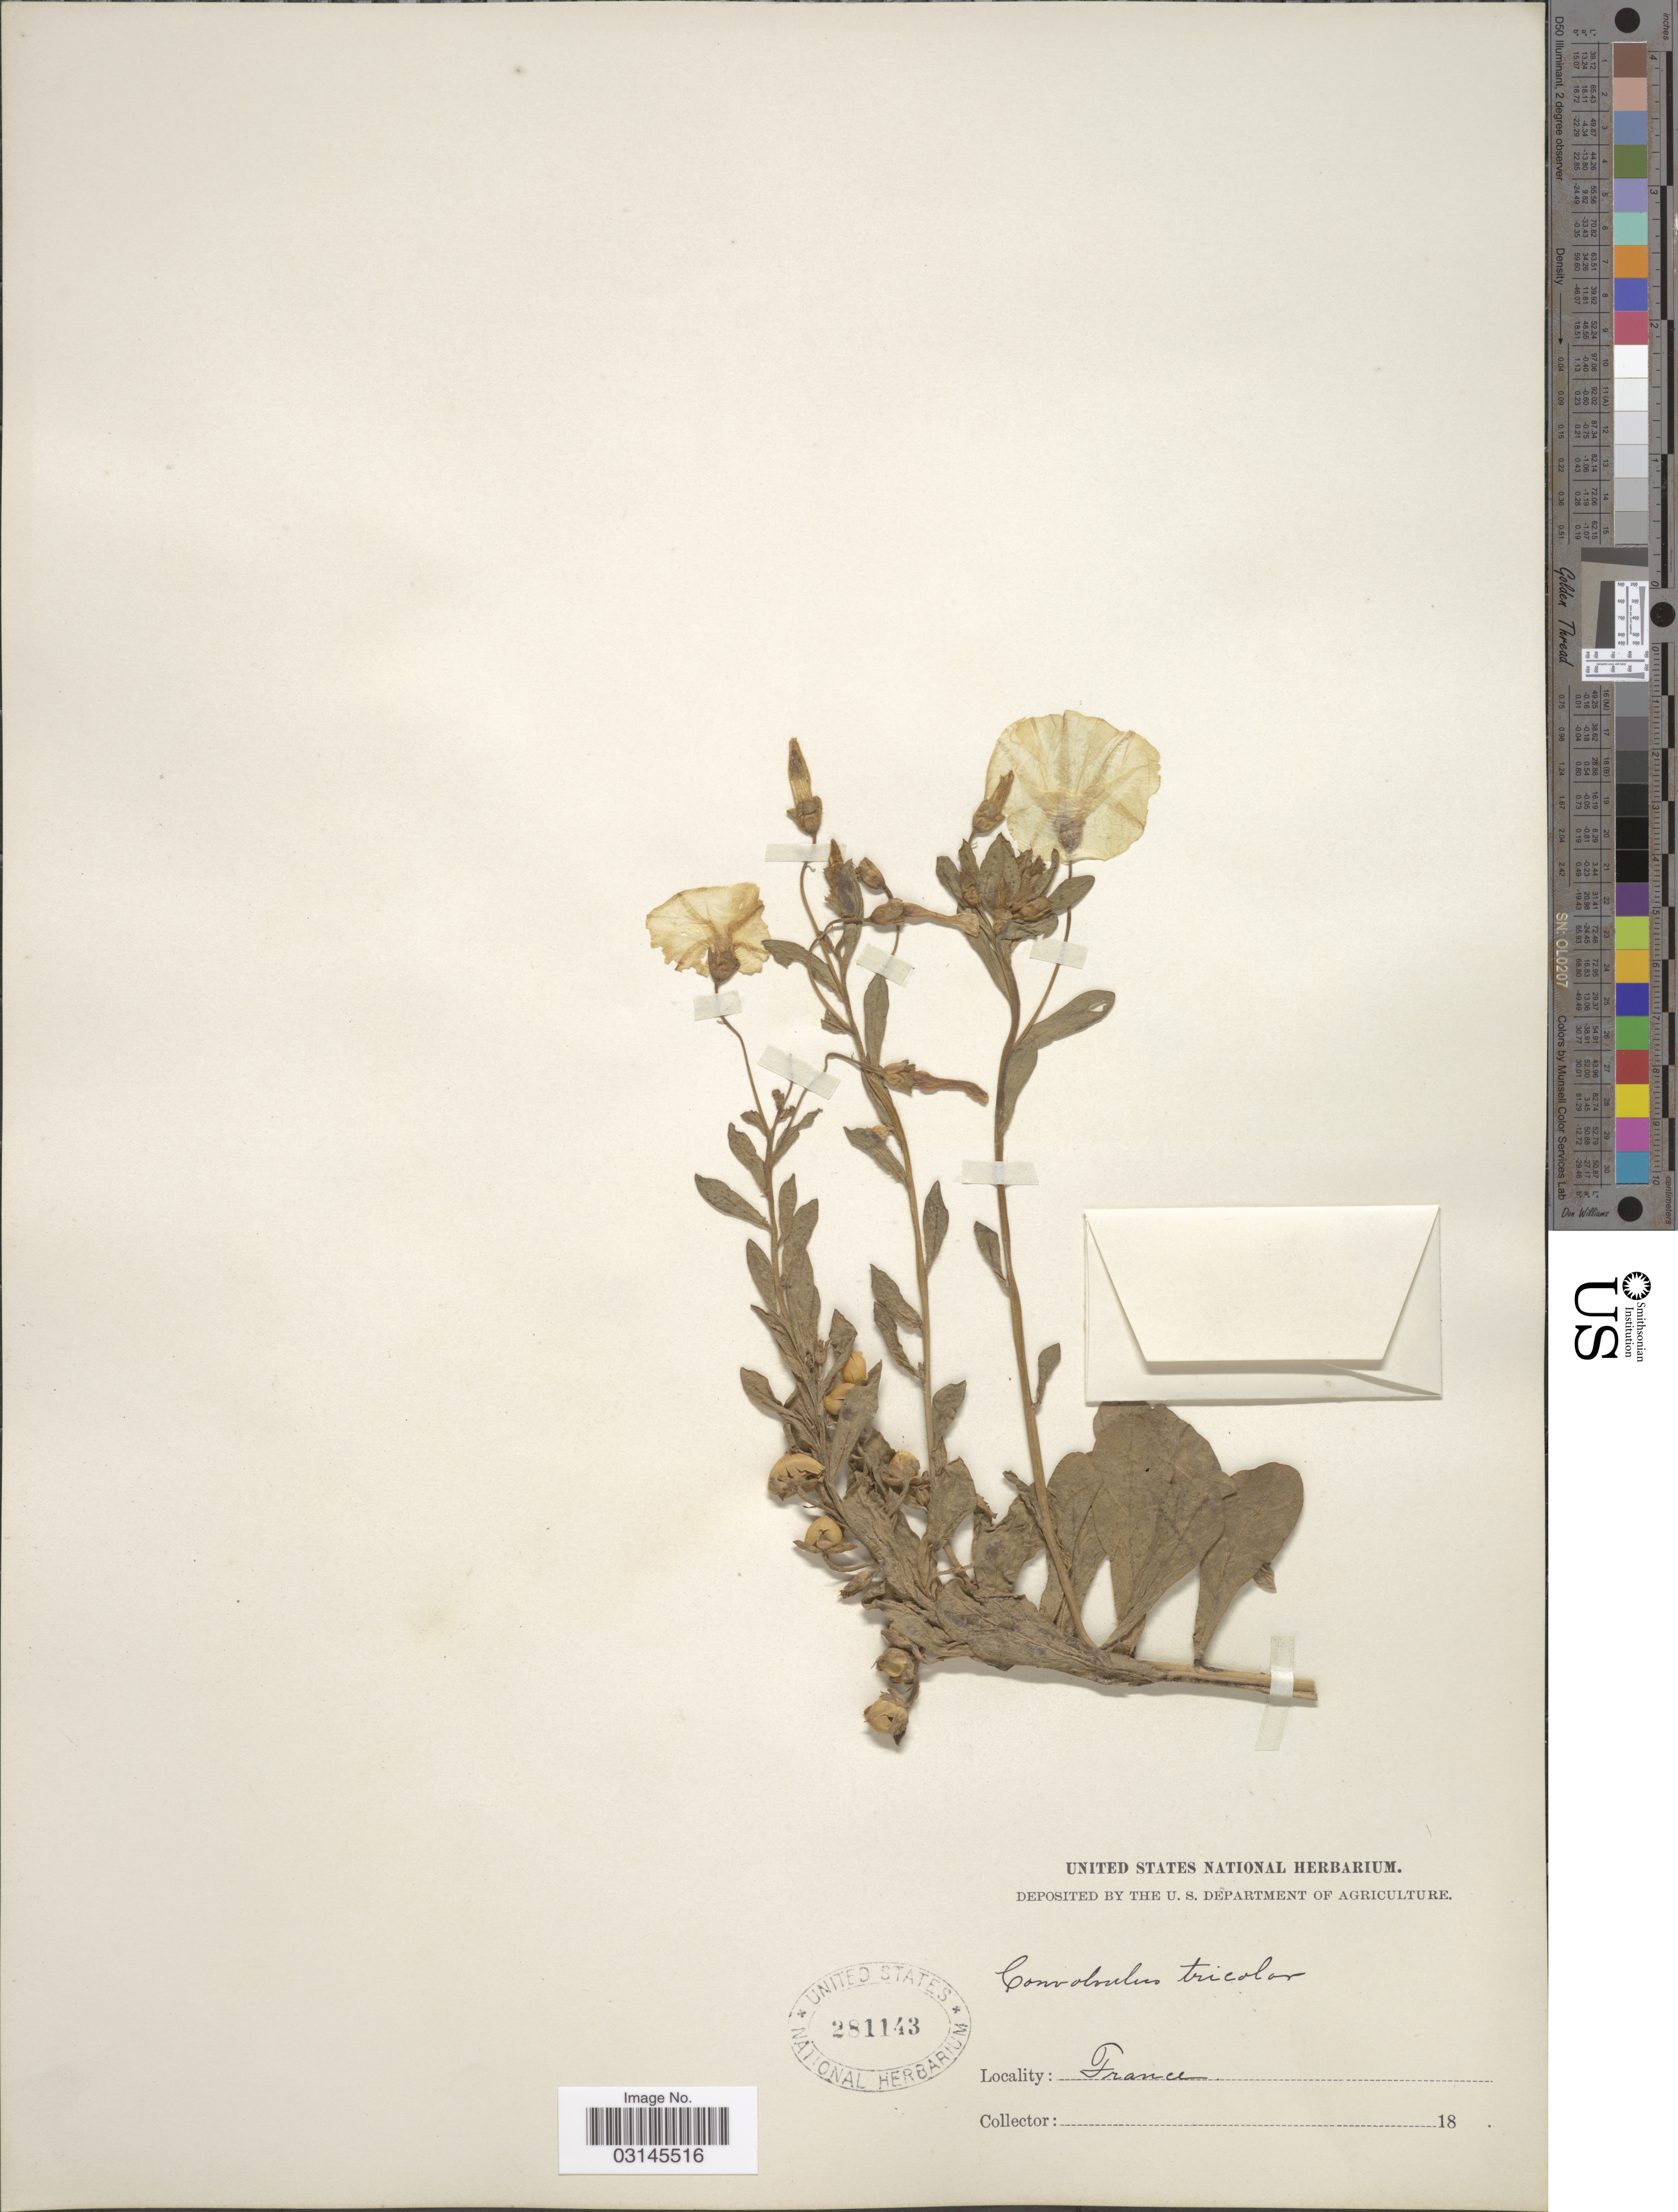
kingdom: Plantae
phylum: Tracheophyta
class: Magnoliopsida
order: Solanales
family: Convolvulaceae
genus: Convolvulus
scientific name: Convolvulus tricolor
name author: L.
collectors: ex herb. United States National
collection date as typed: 18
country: France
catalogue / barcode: US 281143